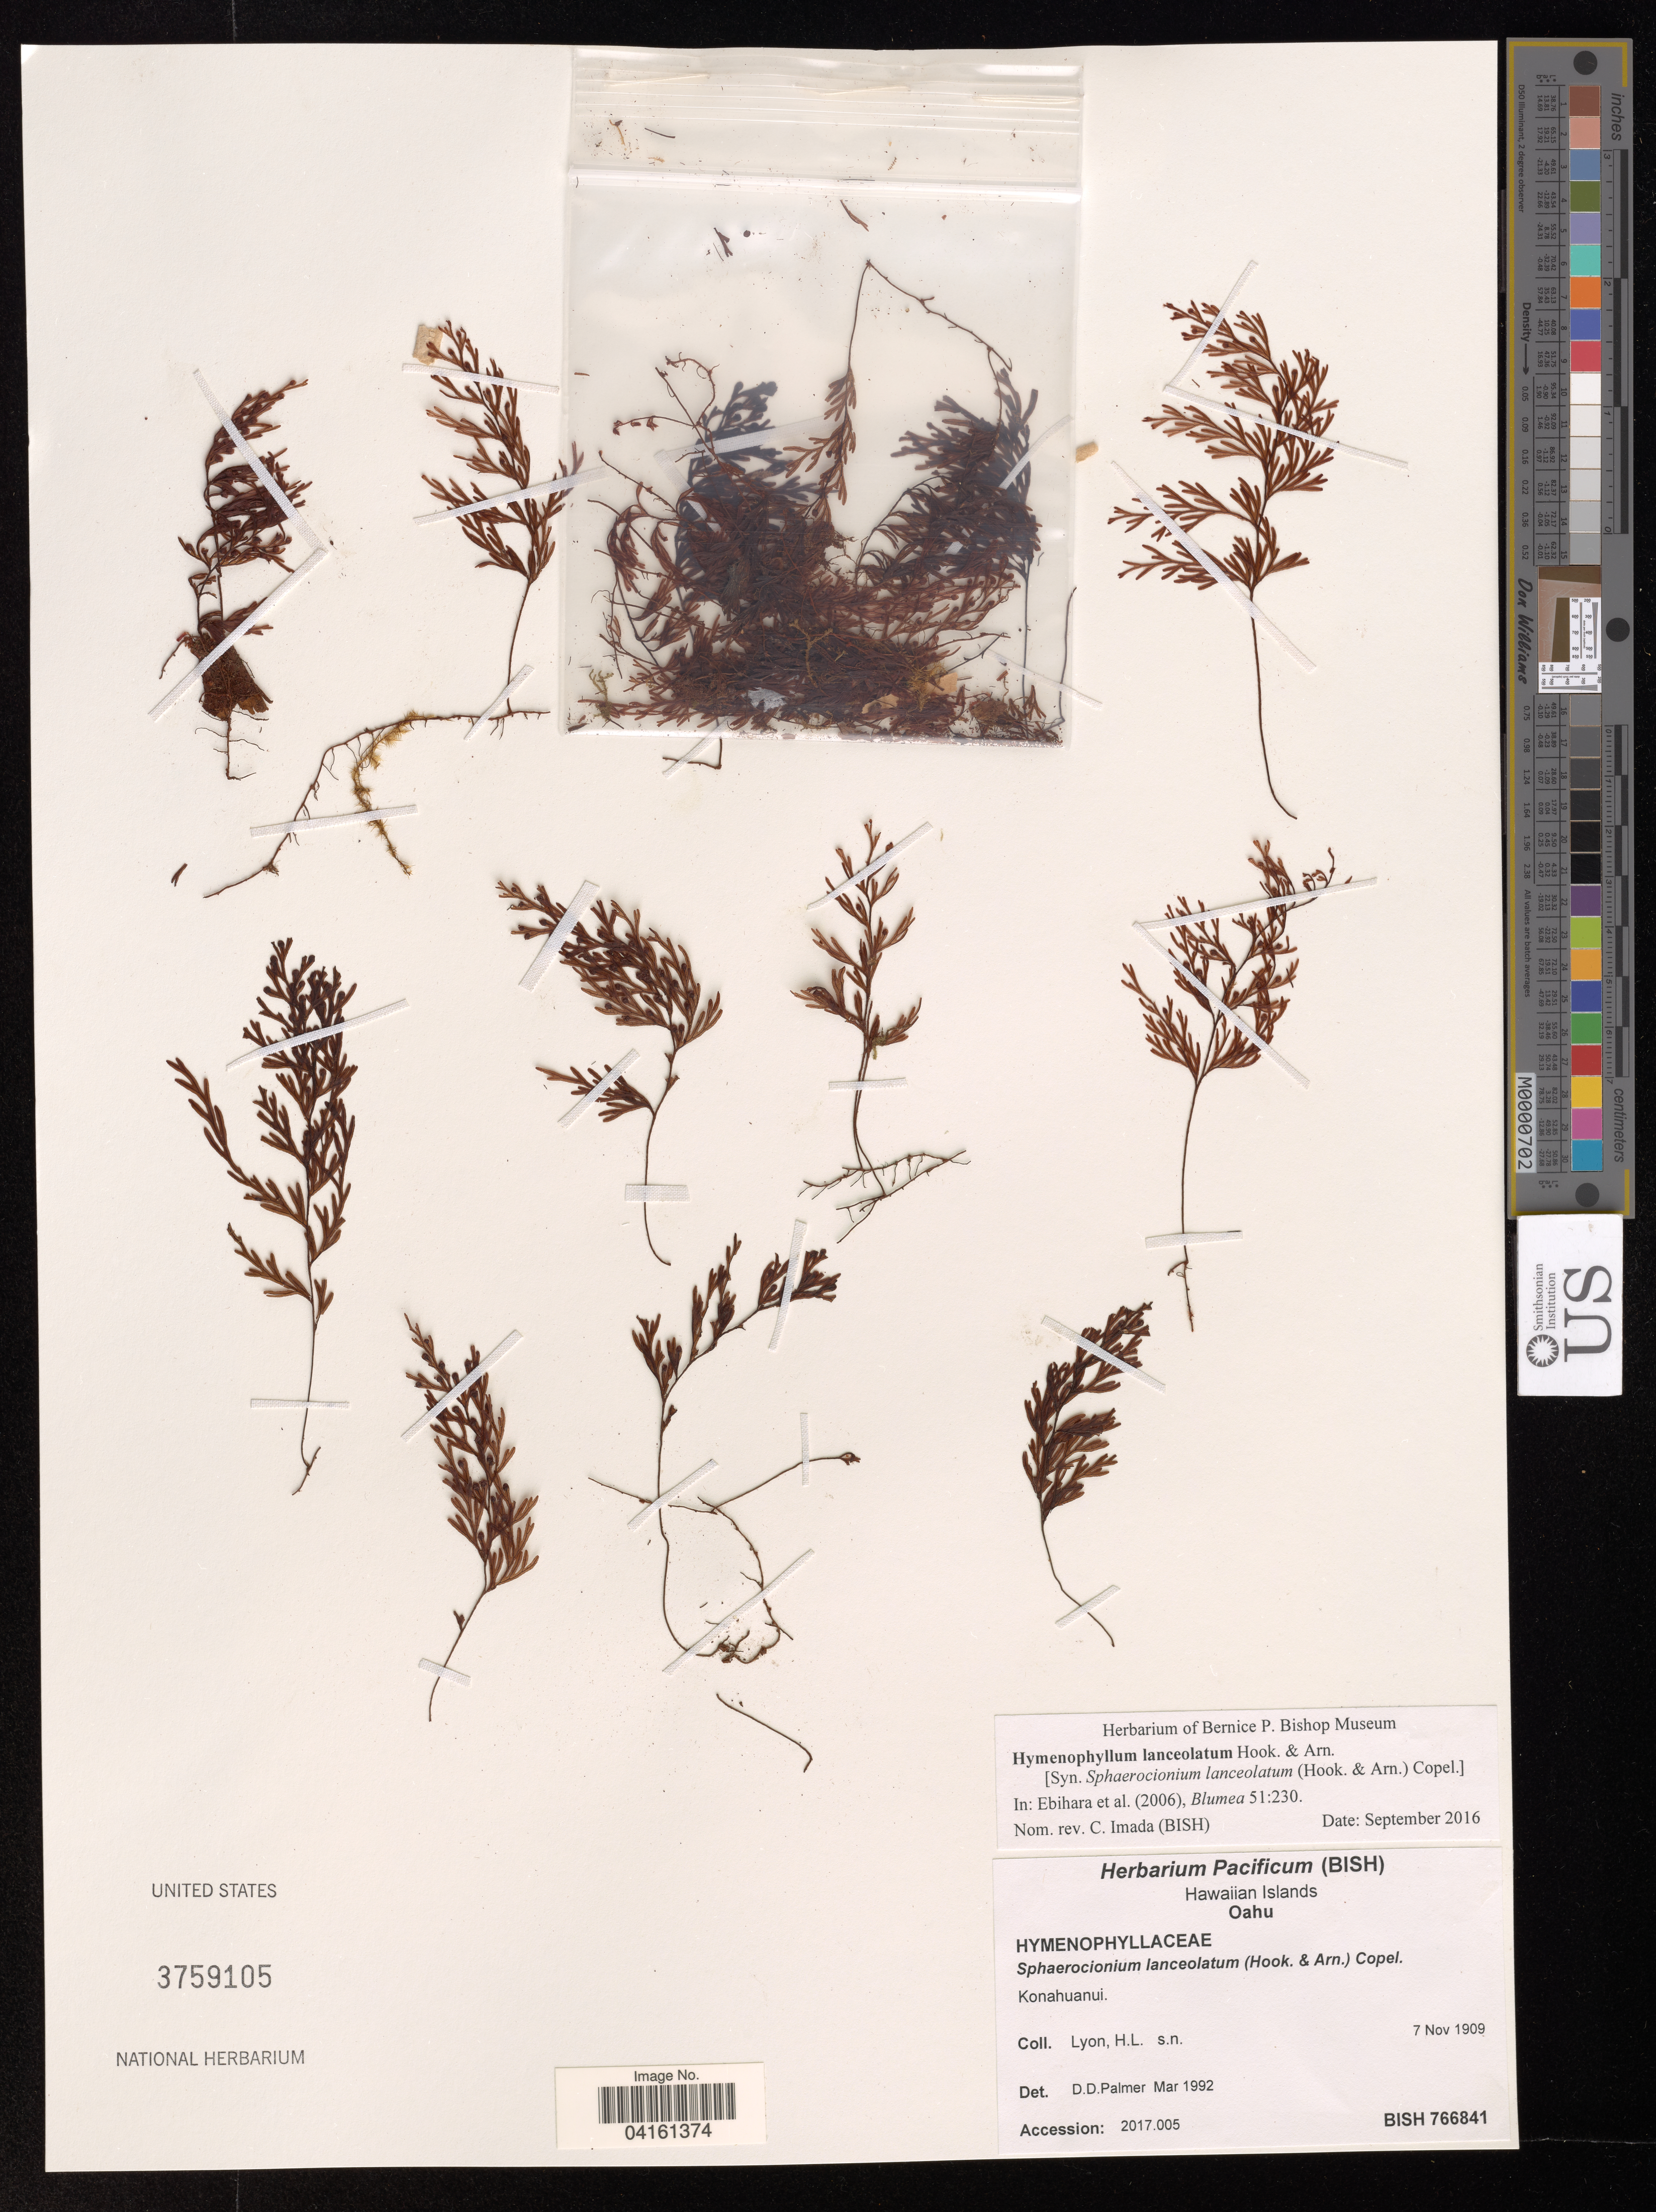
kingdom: Plantae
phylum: Tracheophyta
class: Polypodiopsida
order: Hymenophyllales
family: Hymenophyllaceae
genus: Sphaerocionium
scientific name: Sphaerocionium lanceolatum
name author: Copel.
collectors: H. Lyon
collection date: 1909-11-07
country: United States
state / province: Hawaii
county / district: Honolulu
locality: Hawaiian Islands. Oahu. Konahuanui.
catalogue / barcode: US 3759105